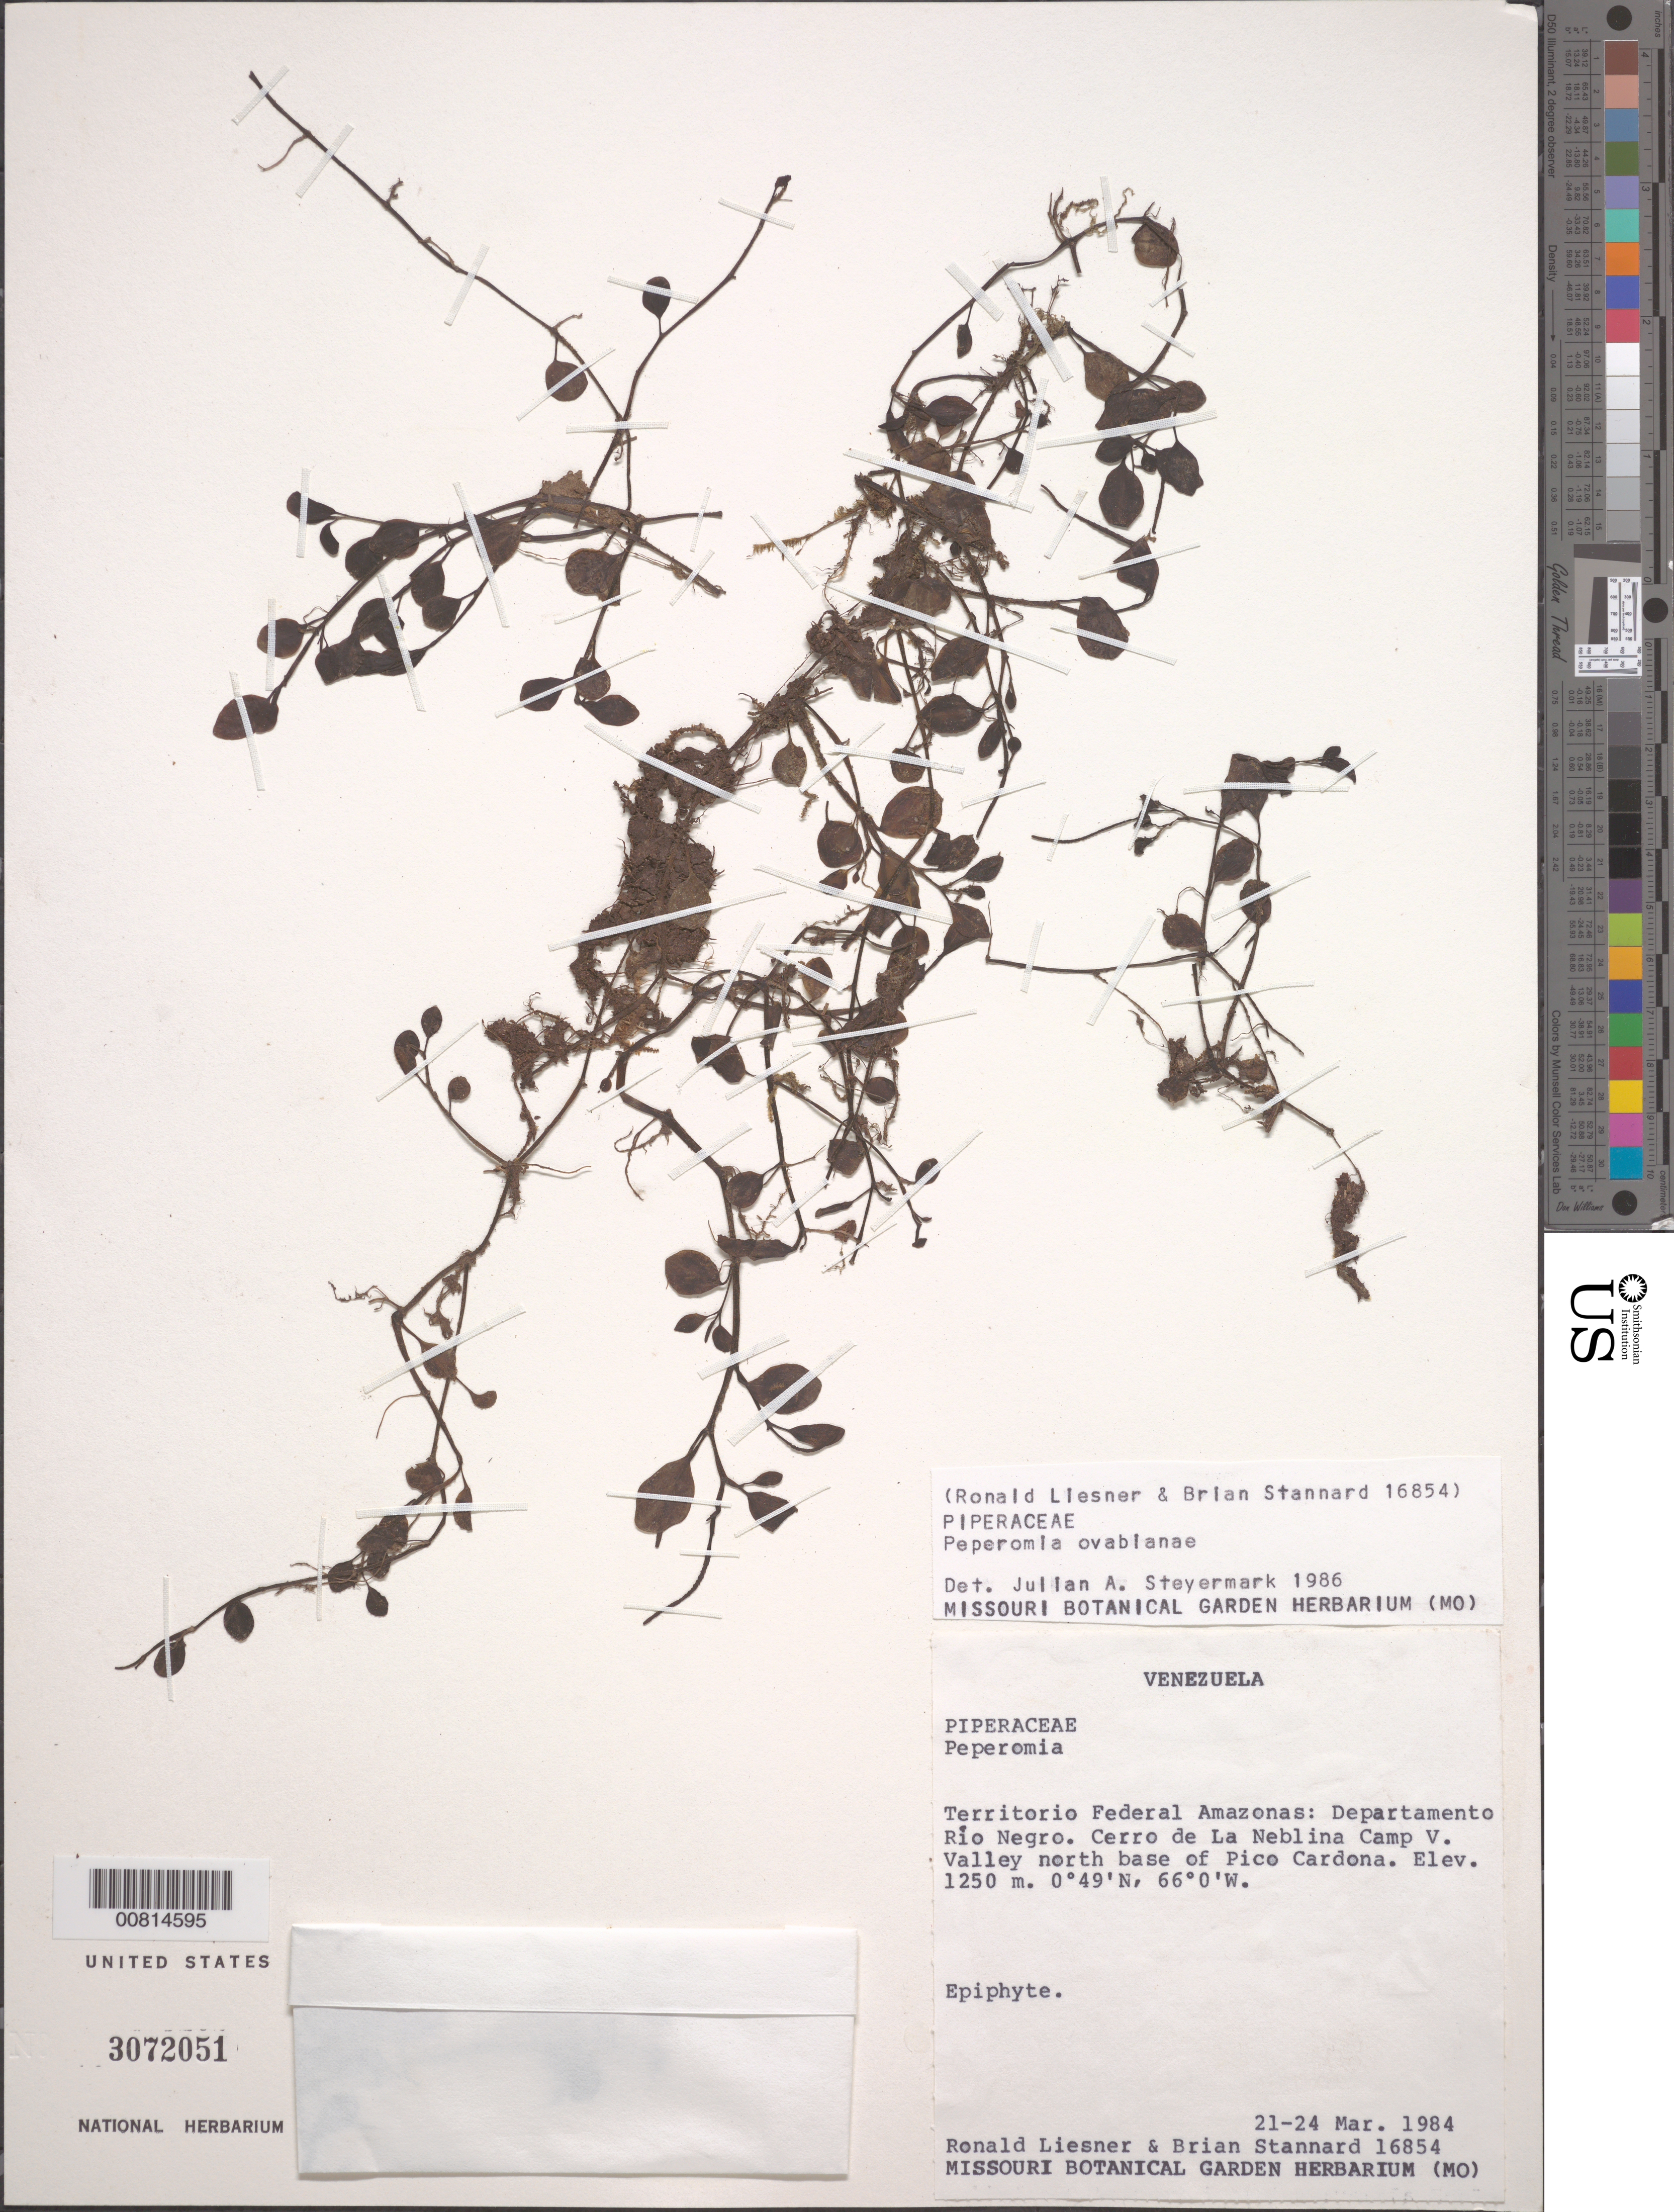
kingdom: Plantae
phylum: Tracheophyta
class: Magnoliopsida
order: Piperales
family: Piperaceae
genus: Peperomia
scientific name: Peperomia ouabianae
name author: C. DC.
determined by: Steyermark, Julian A., (VEN)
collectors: R. L. Liesner & B. L. Stannard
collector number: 16854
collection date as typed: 21-Mar-84 to 24-Mar-84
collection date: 1984-03-21/1984-03-24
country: Venezuela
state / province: Amazonas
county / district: Río Negro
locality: Cerro de La Neblina Base Camp V, north base of Pico Cardona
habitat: Valley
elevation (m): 1250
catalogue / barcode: US 3072051